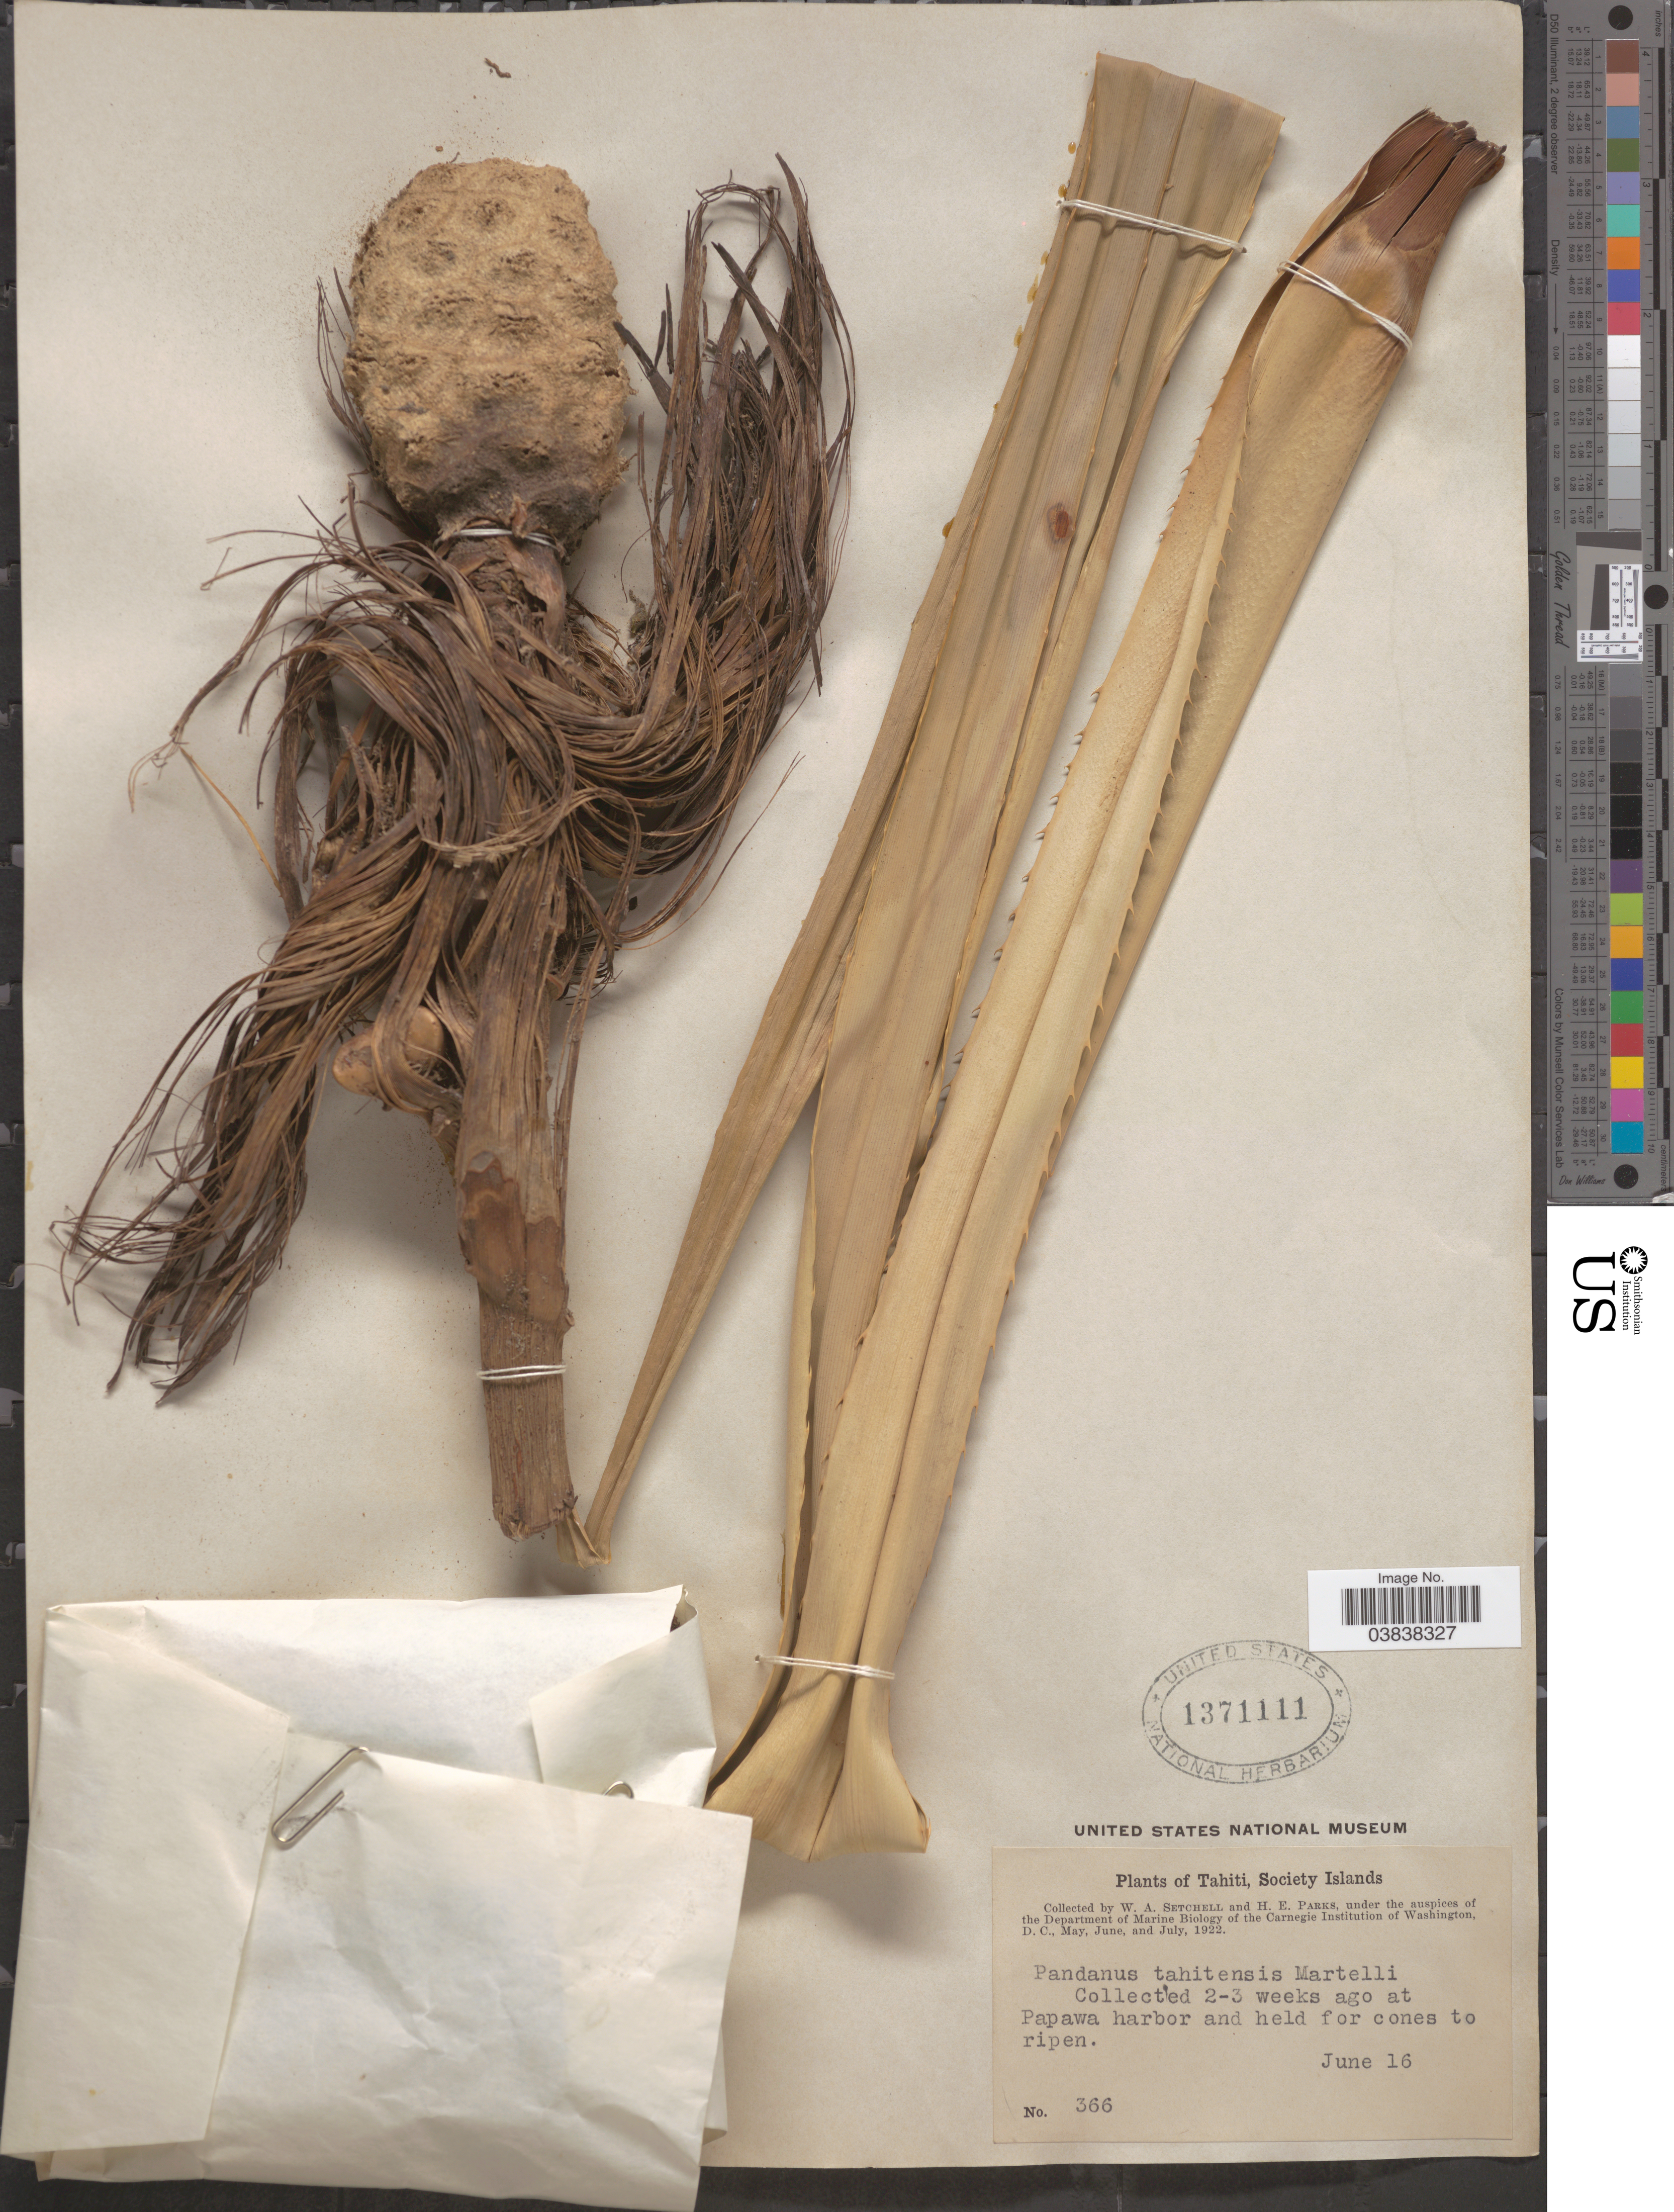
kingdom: Plantae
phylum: Tracheophyta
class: Liliopsida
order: Pandanales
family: Pandanaceae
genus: Pandanus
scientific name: Pandanus tahitensis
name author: Martelli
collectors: W. Setchell & H. E. Parks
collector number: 366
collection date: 1922-06-16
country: French Polynesia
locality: Tahiti, Society Islands. Papawa harbor.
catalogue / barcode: US 1371111